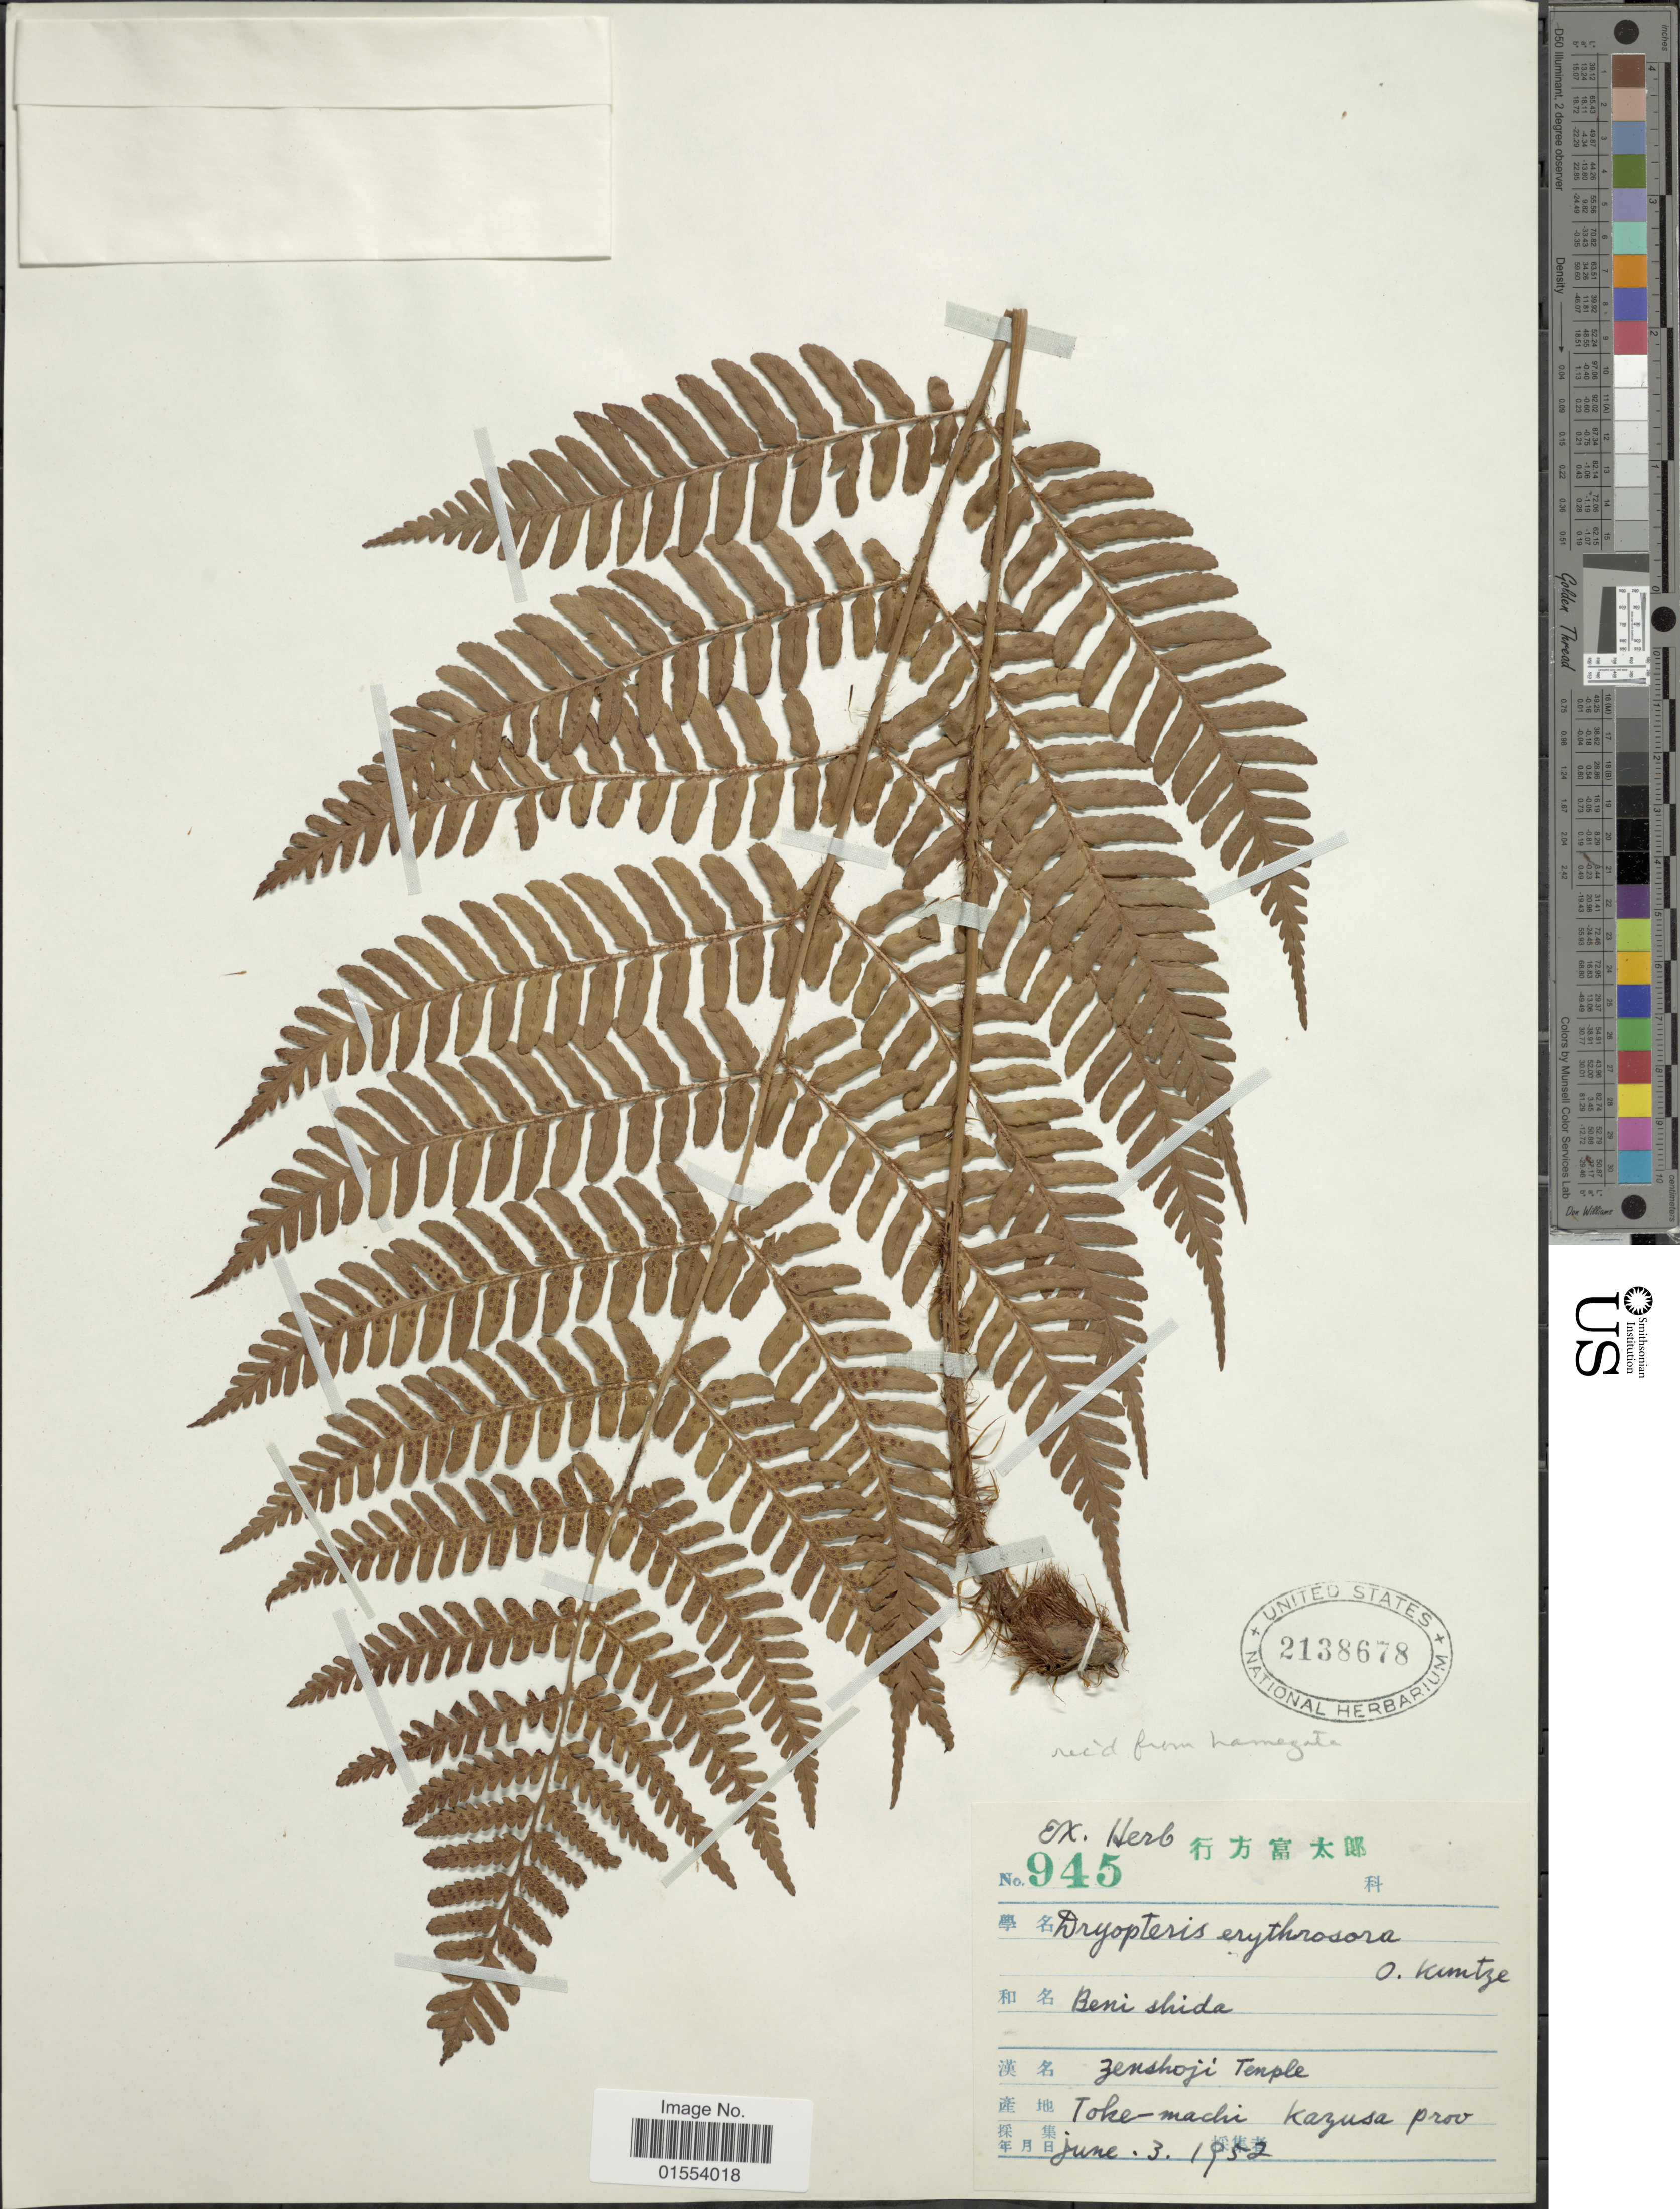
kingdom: Plantae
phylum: Tracheophyta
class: Polypodiopsida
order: Polypodiales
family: Dryopteridaceae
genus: Dryopteris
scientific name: Dryopteris erythrosora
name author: (D.C. Eaton) Kuntze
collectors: ex herb. X.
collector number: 945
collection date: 1952-06-03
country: Japan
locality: Zenshoji Temple, Toke-machi Kazusa Prov.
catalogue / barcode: US 2138678